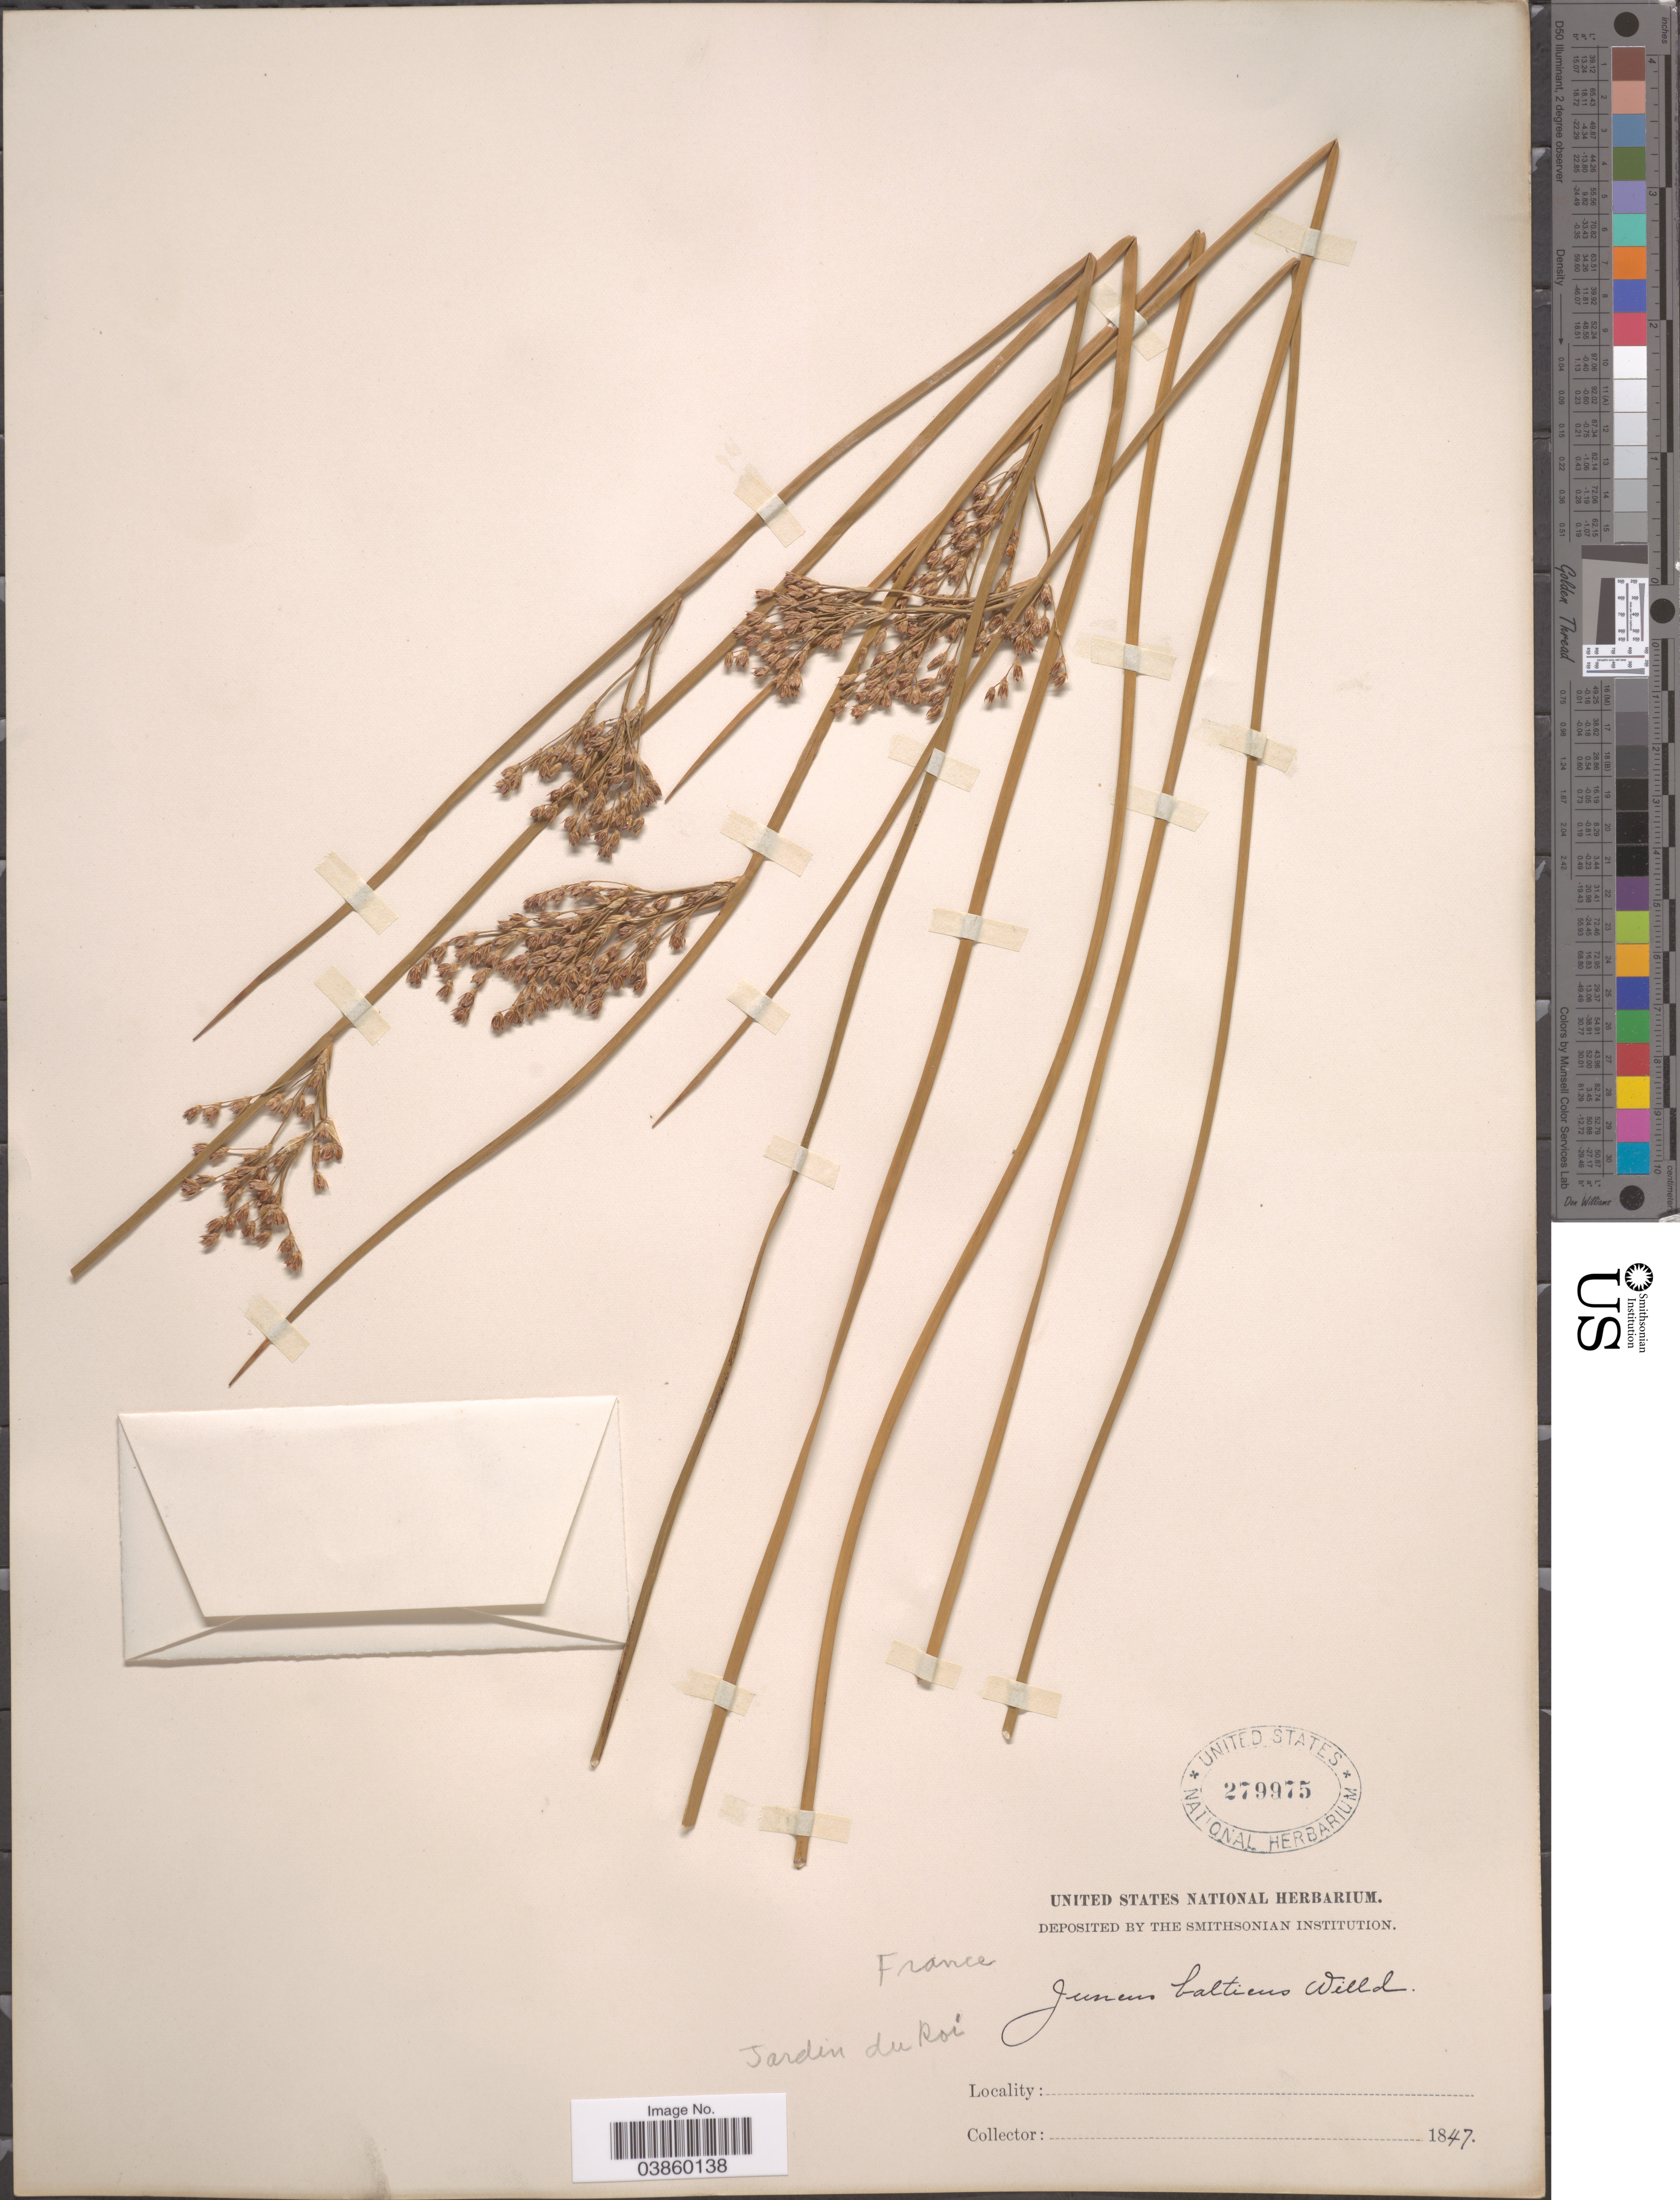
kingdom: Plantae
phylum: Tracheophyta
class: Liliopsida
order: Poales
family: Juncaceae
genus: Juncus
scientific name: Juncus balticus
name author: Willd.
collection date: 1847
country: France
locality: Jardin du Roi.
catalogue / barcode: US 279975